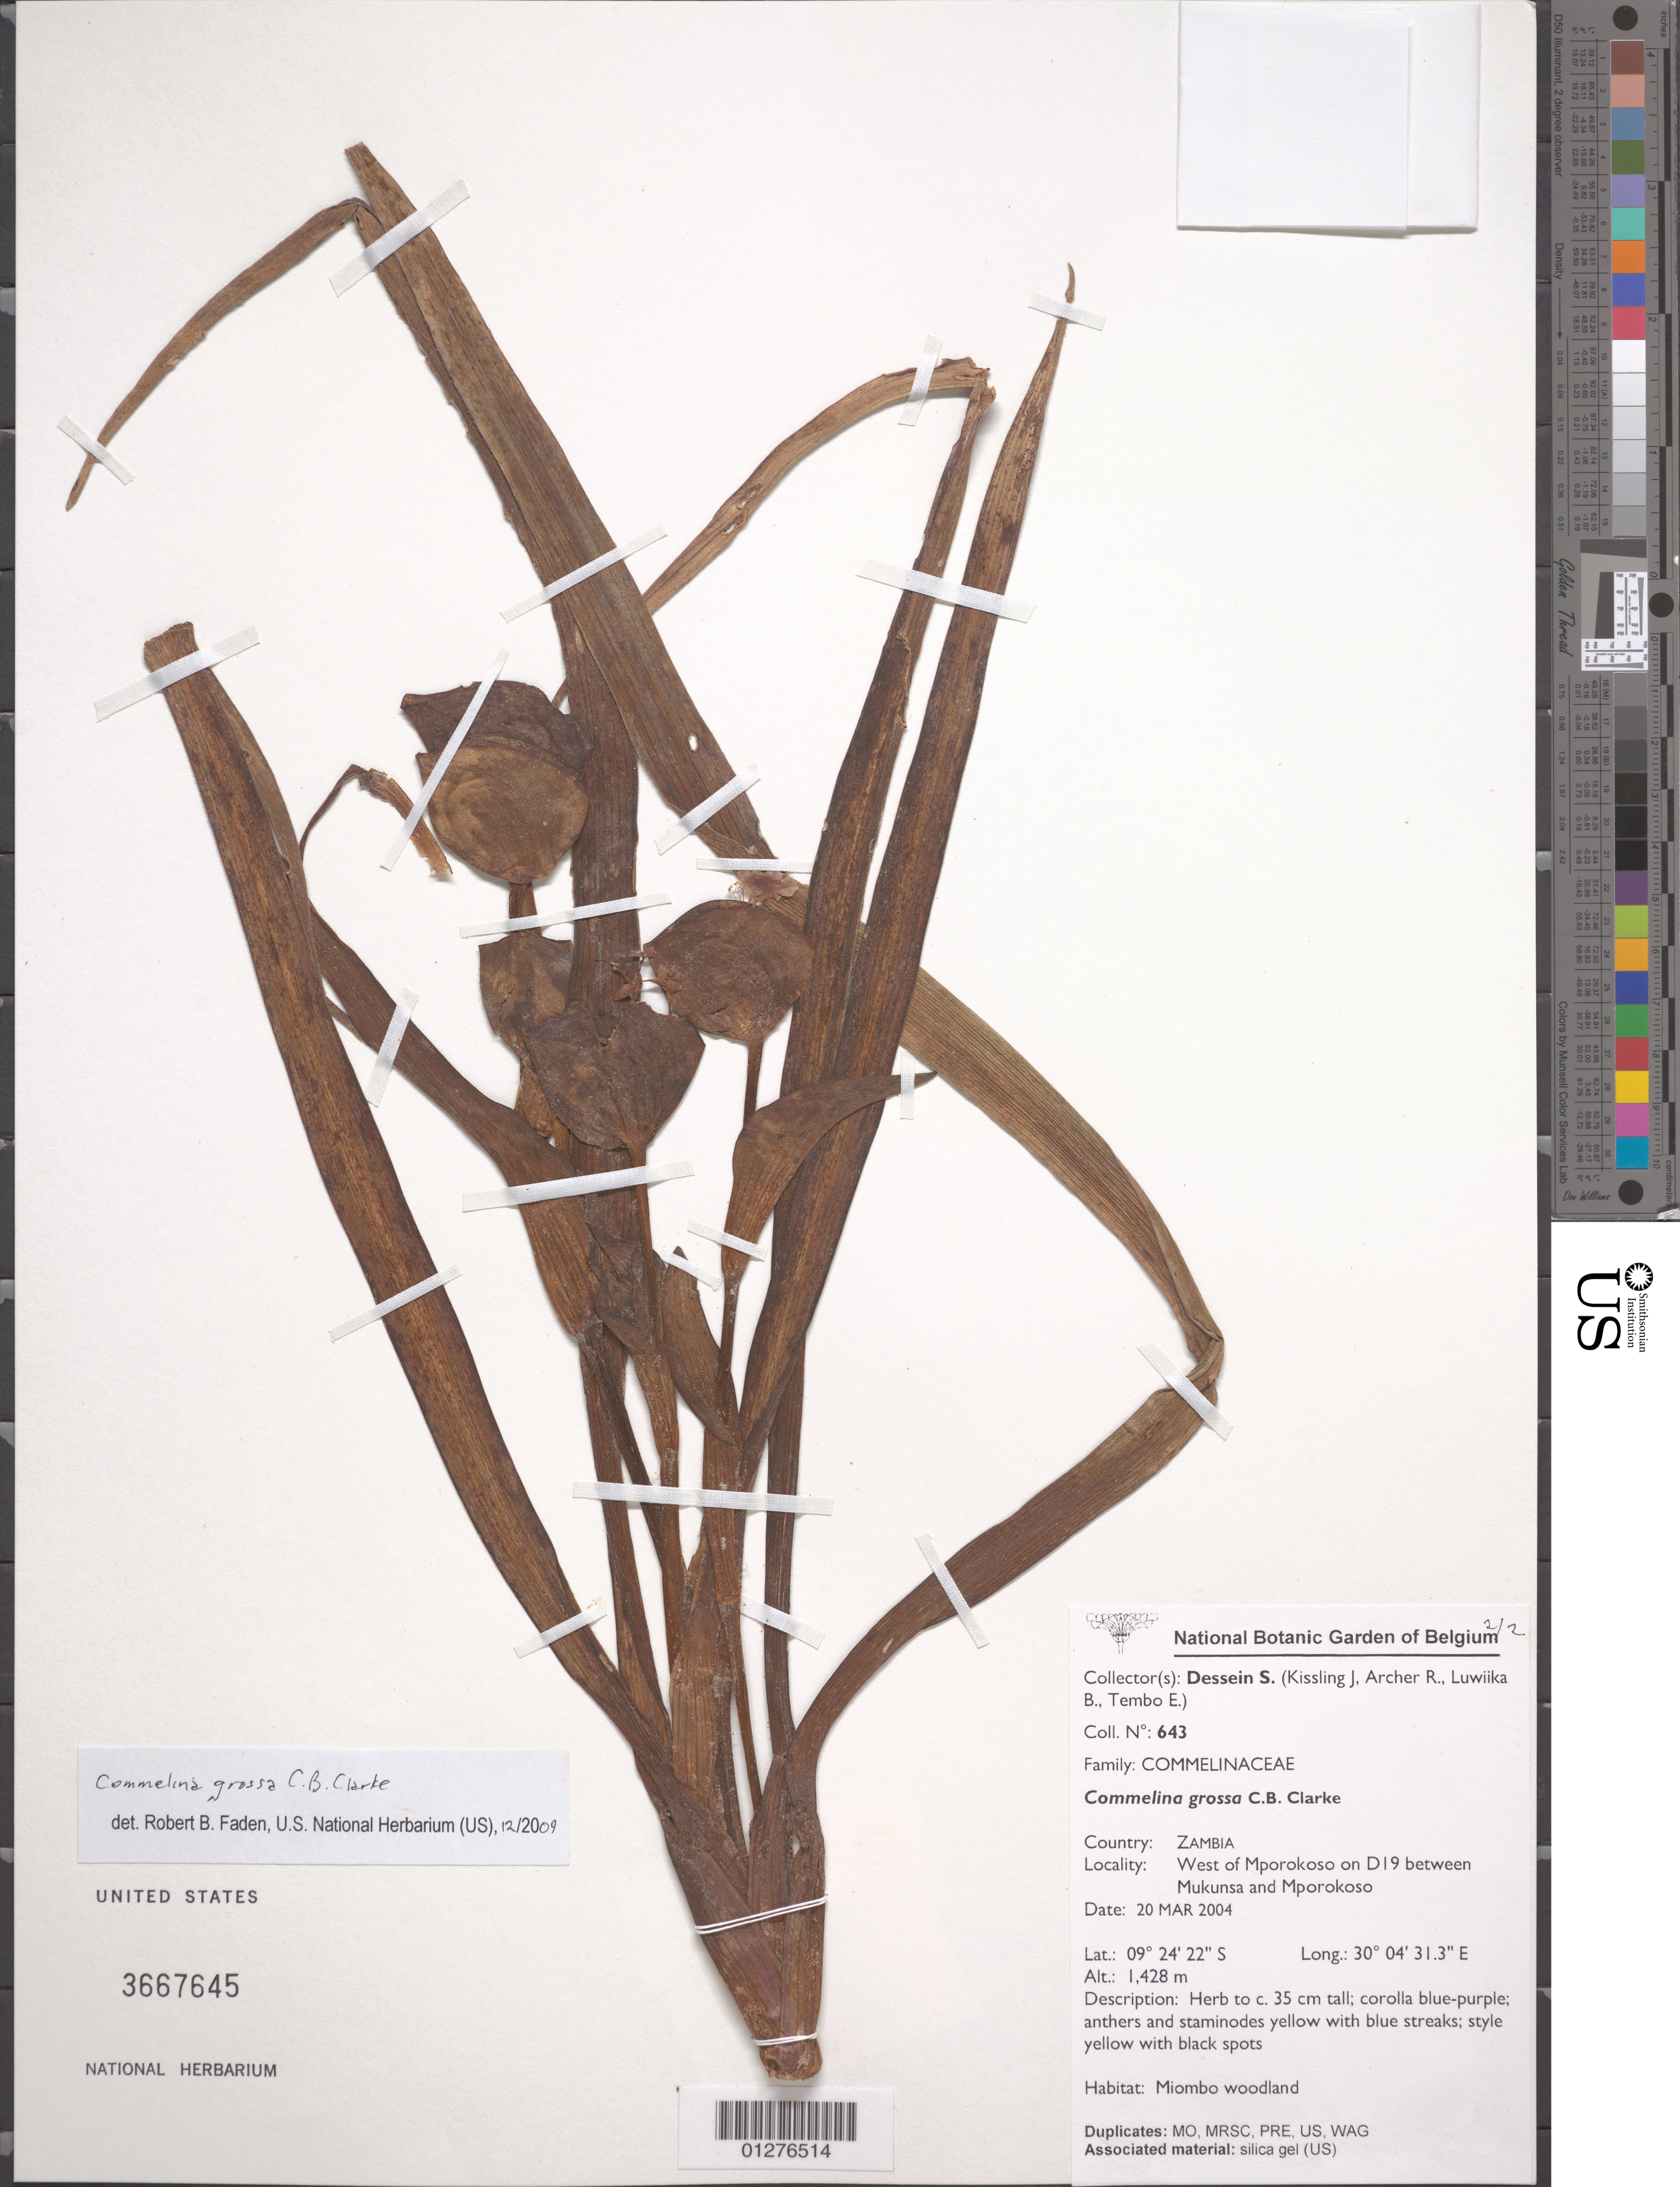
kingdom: Plantae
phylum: Tracheophyta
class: Liliopsida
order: Commelinales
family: Commelinaceae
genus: Commelina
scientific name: Commelina grossa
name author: C.B. Clarke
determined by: Faden, Robert B., (US), Smithsonian Institution - National Museum of Natural History (UNITED STATES)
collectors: S. Dessein et al.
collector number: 643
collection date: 2004-03-20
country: Zambia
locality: West of Mporokpsp pm D19 between Mukunsa and Mporokoso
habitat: Miombo woodland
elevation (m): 1428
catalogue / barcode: US 3667645